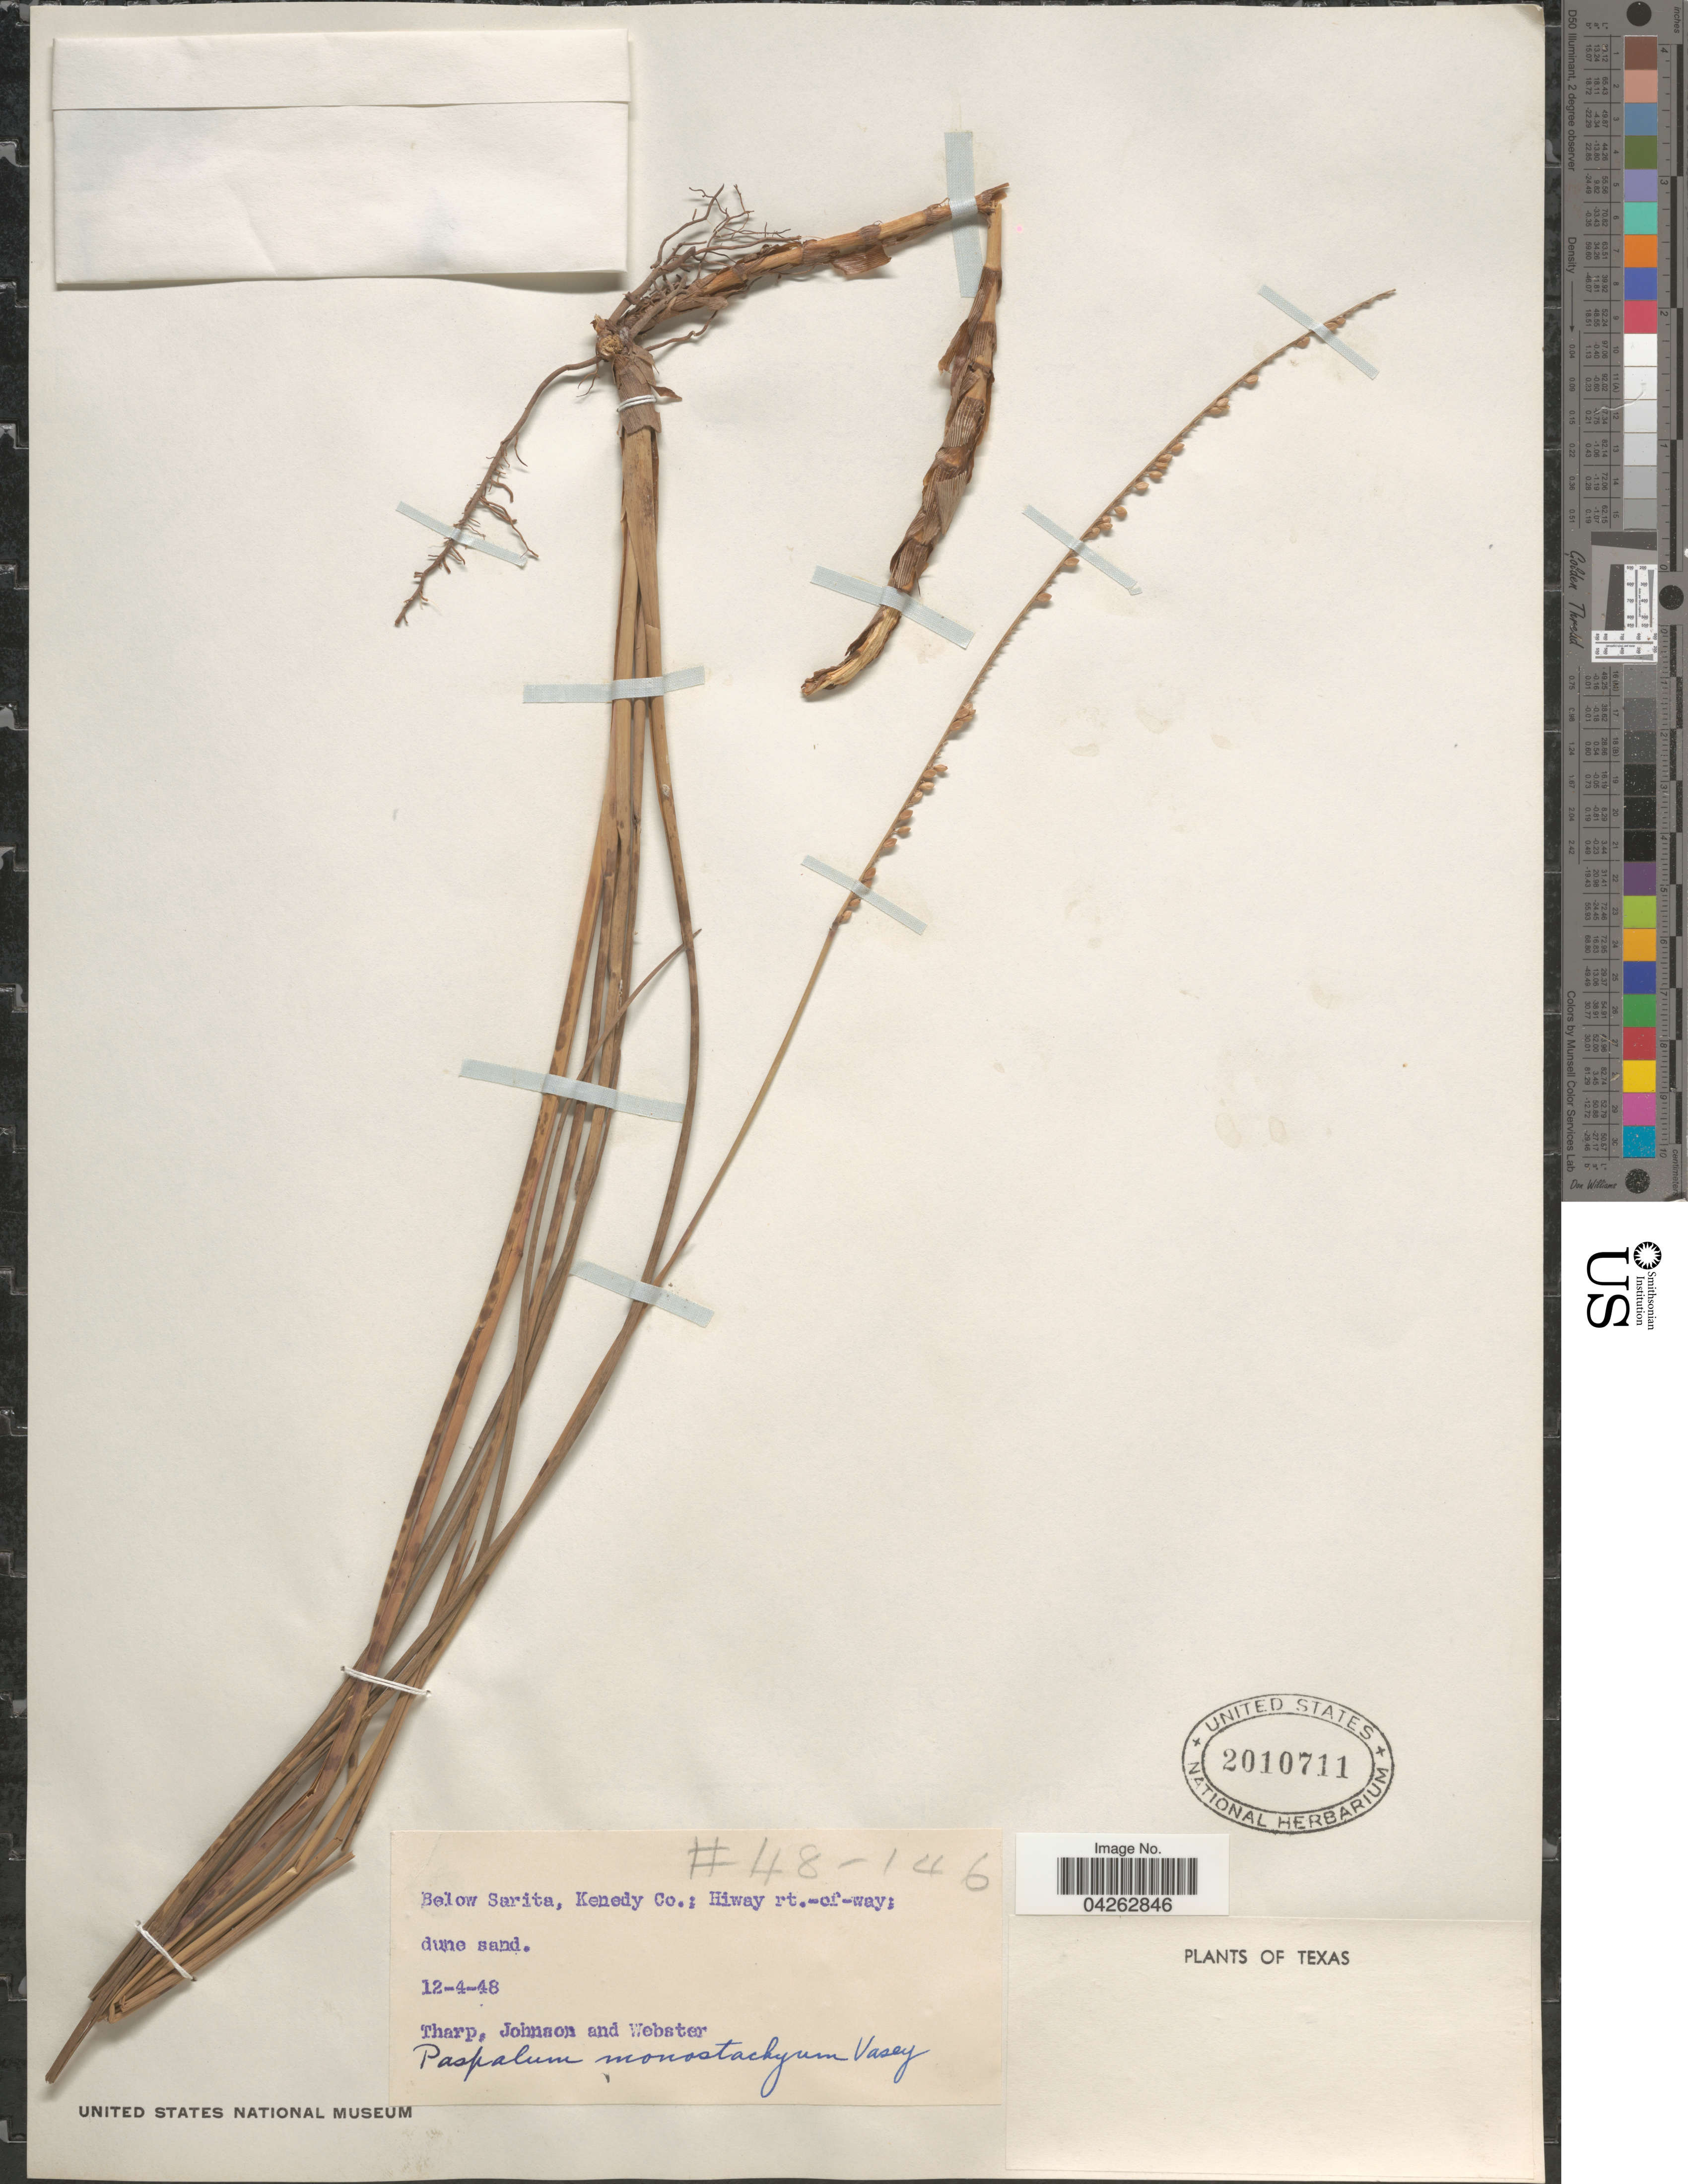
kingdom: Plantae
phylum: Tracheophyta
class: Liliopsida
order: Poales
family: Poaceae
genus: Paspalum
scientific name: Paspalum monostachyum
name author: Vasey ex Chapm.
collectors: Tharp, --, -- Johnson & -. Webster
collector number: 48-146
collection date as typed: Transcribed d/m/y: 4/12/48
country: United States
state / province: Texas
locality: Below Sarita, Kenedy Co.: Hiway rt.-of-way.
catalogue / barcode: US 2010711